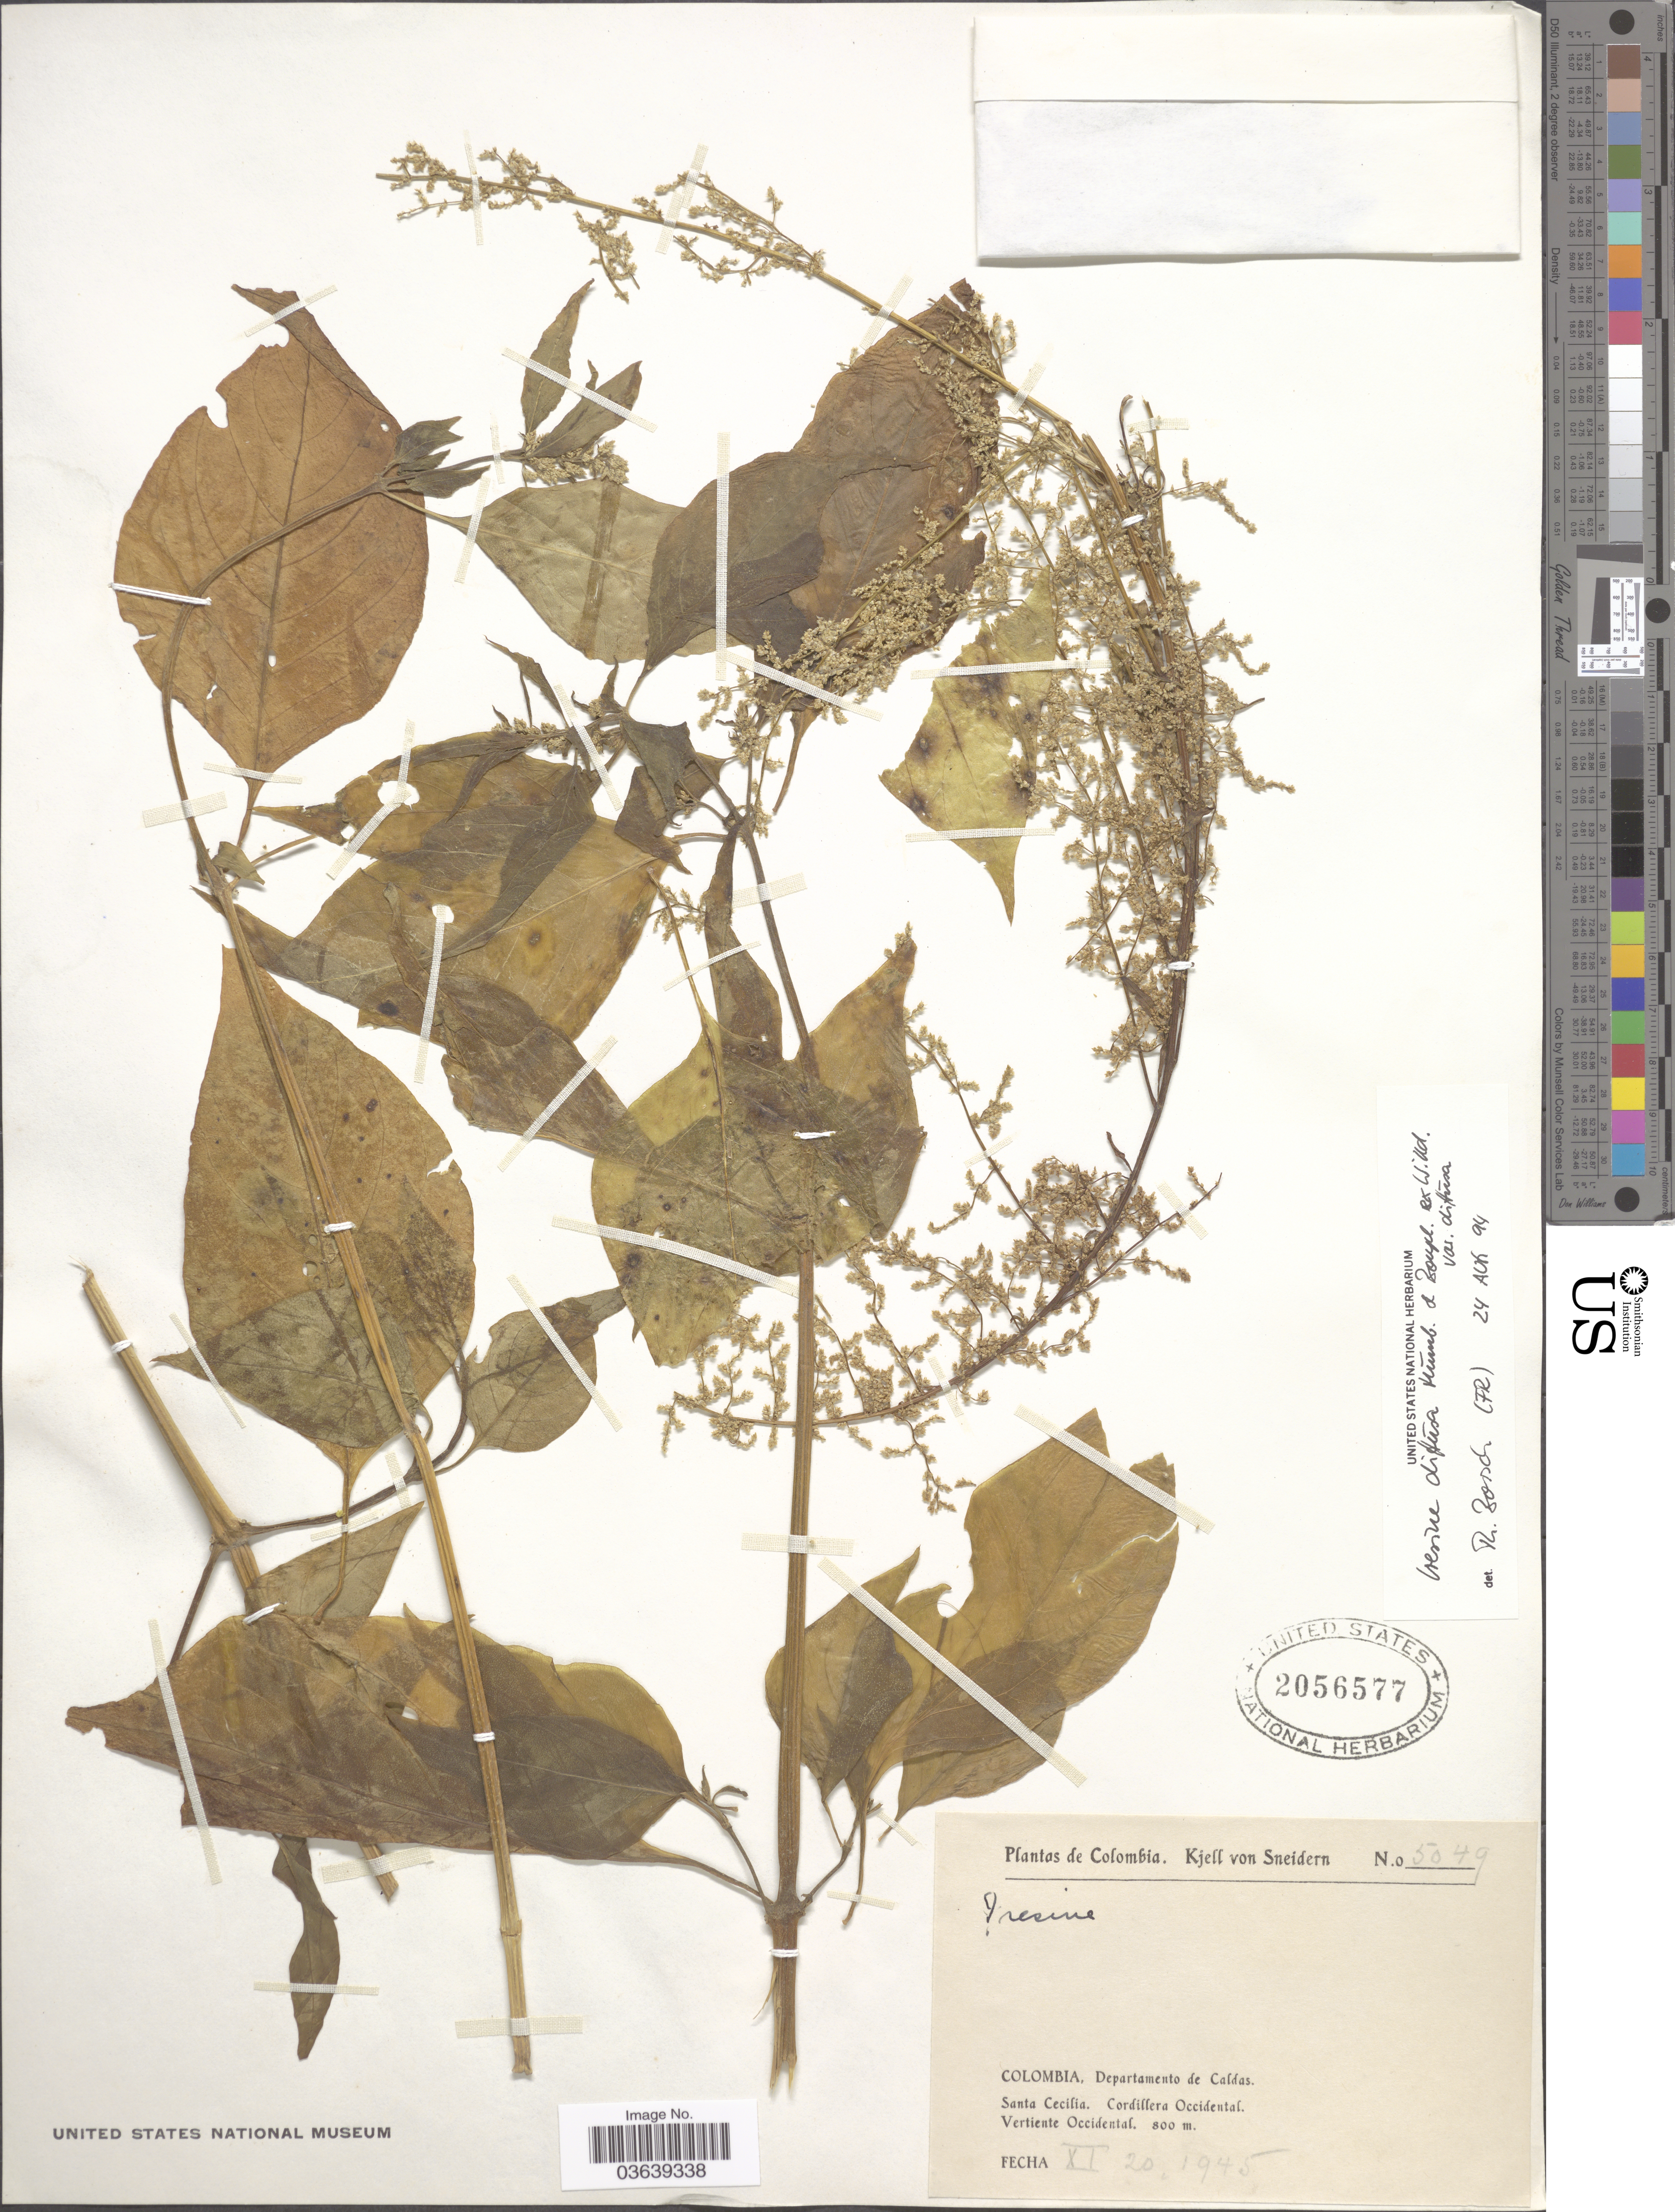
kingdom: Plantae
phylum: Tracheophyta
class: Magnoliopsida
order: Caryophyllales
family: Amaranthaceae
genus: Iresine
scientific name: Iresine celosia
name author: L.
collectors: K. von Sneidern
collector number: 5049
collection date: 1945-11-20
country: Colombia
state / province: Caldas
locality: Departamento de Caldas. Santa Cecilia. Cordillera Occidental. Vertiente Occidental.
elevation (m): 800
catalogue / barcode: US 2056577